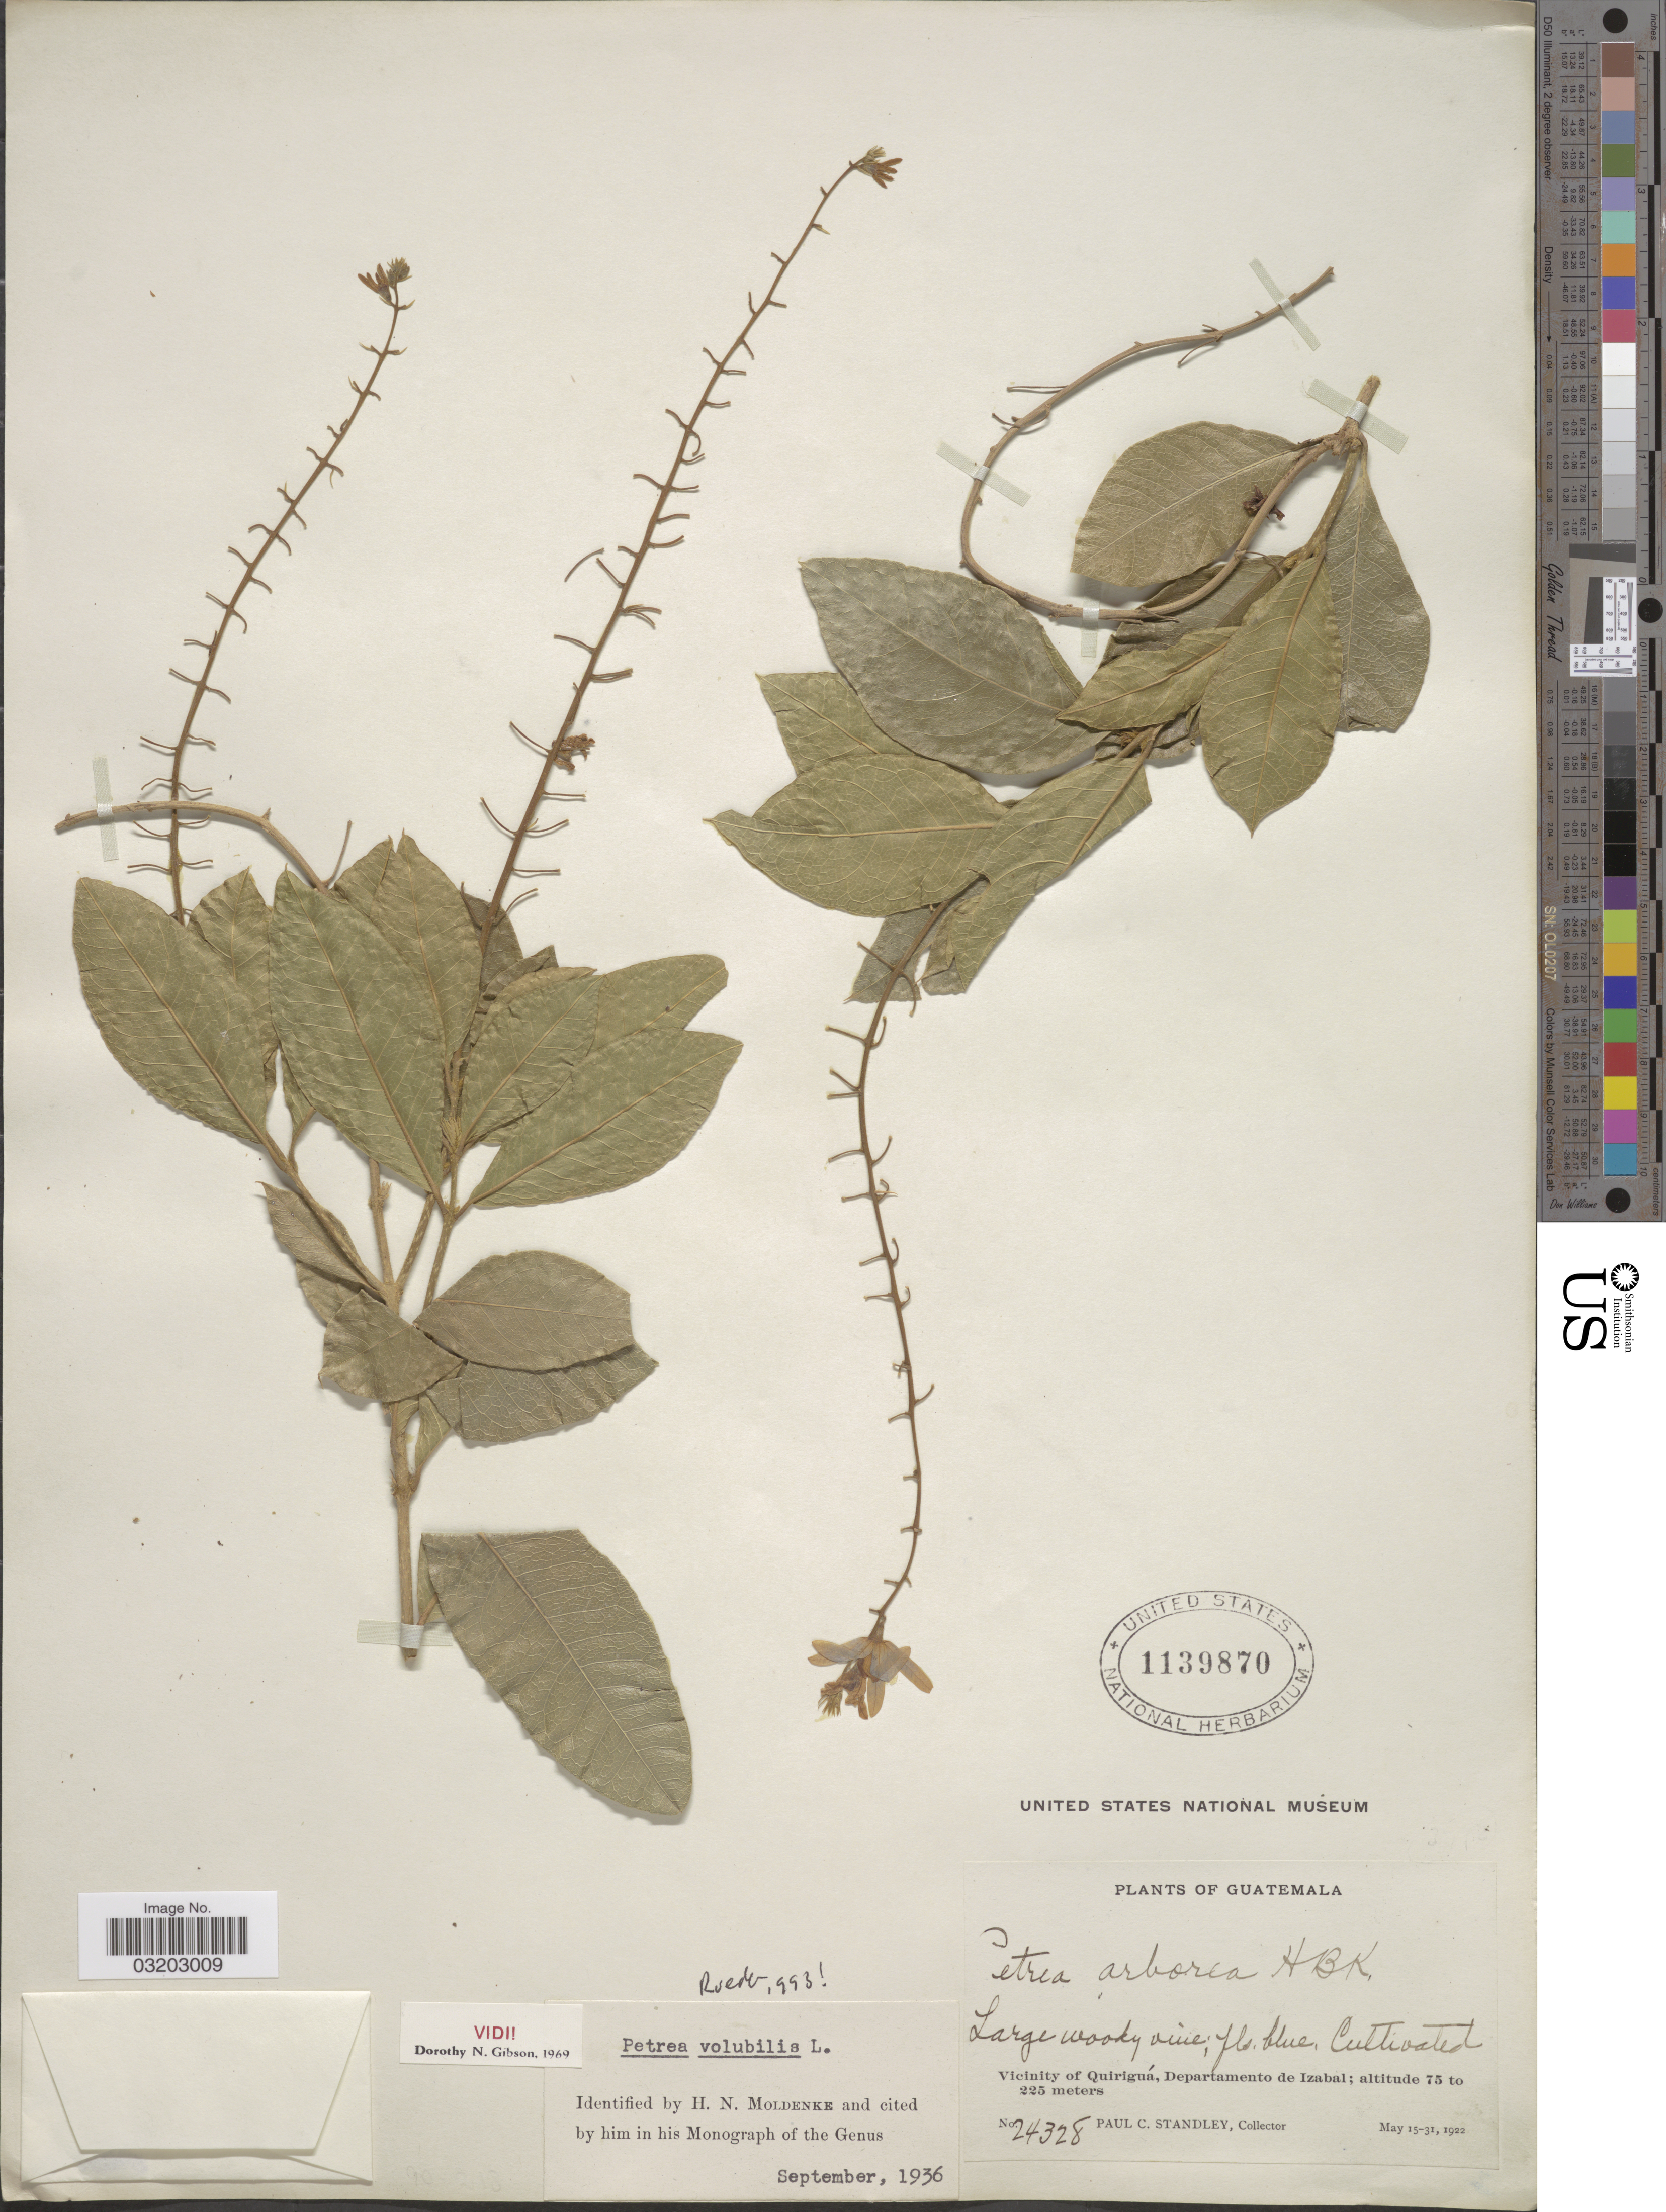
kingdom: Plantae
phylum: Tracheophyta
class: Magnoliopsida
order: Lamiales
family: Verbenaceae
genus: Petrea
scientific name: Petrea volubilis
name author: L.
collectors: P. C. Standley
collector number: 24328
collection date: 1922-05-15/1922-05-31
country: Guatemala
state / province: Izabal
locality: Vicinity of Quiriguá, Departamento de Izabal.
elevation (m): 75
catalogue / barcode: US 1139870